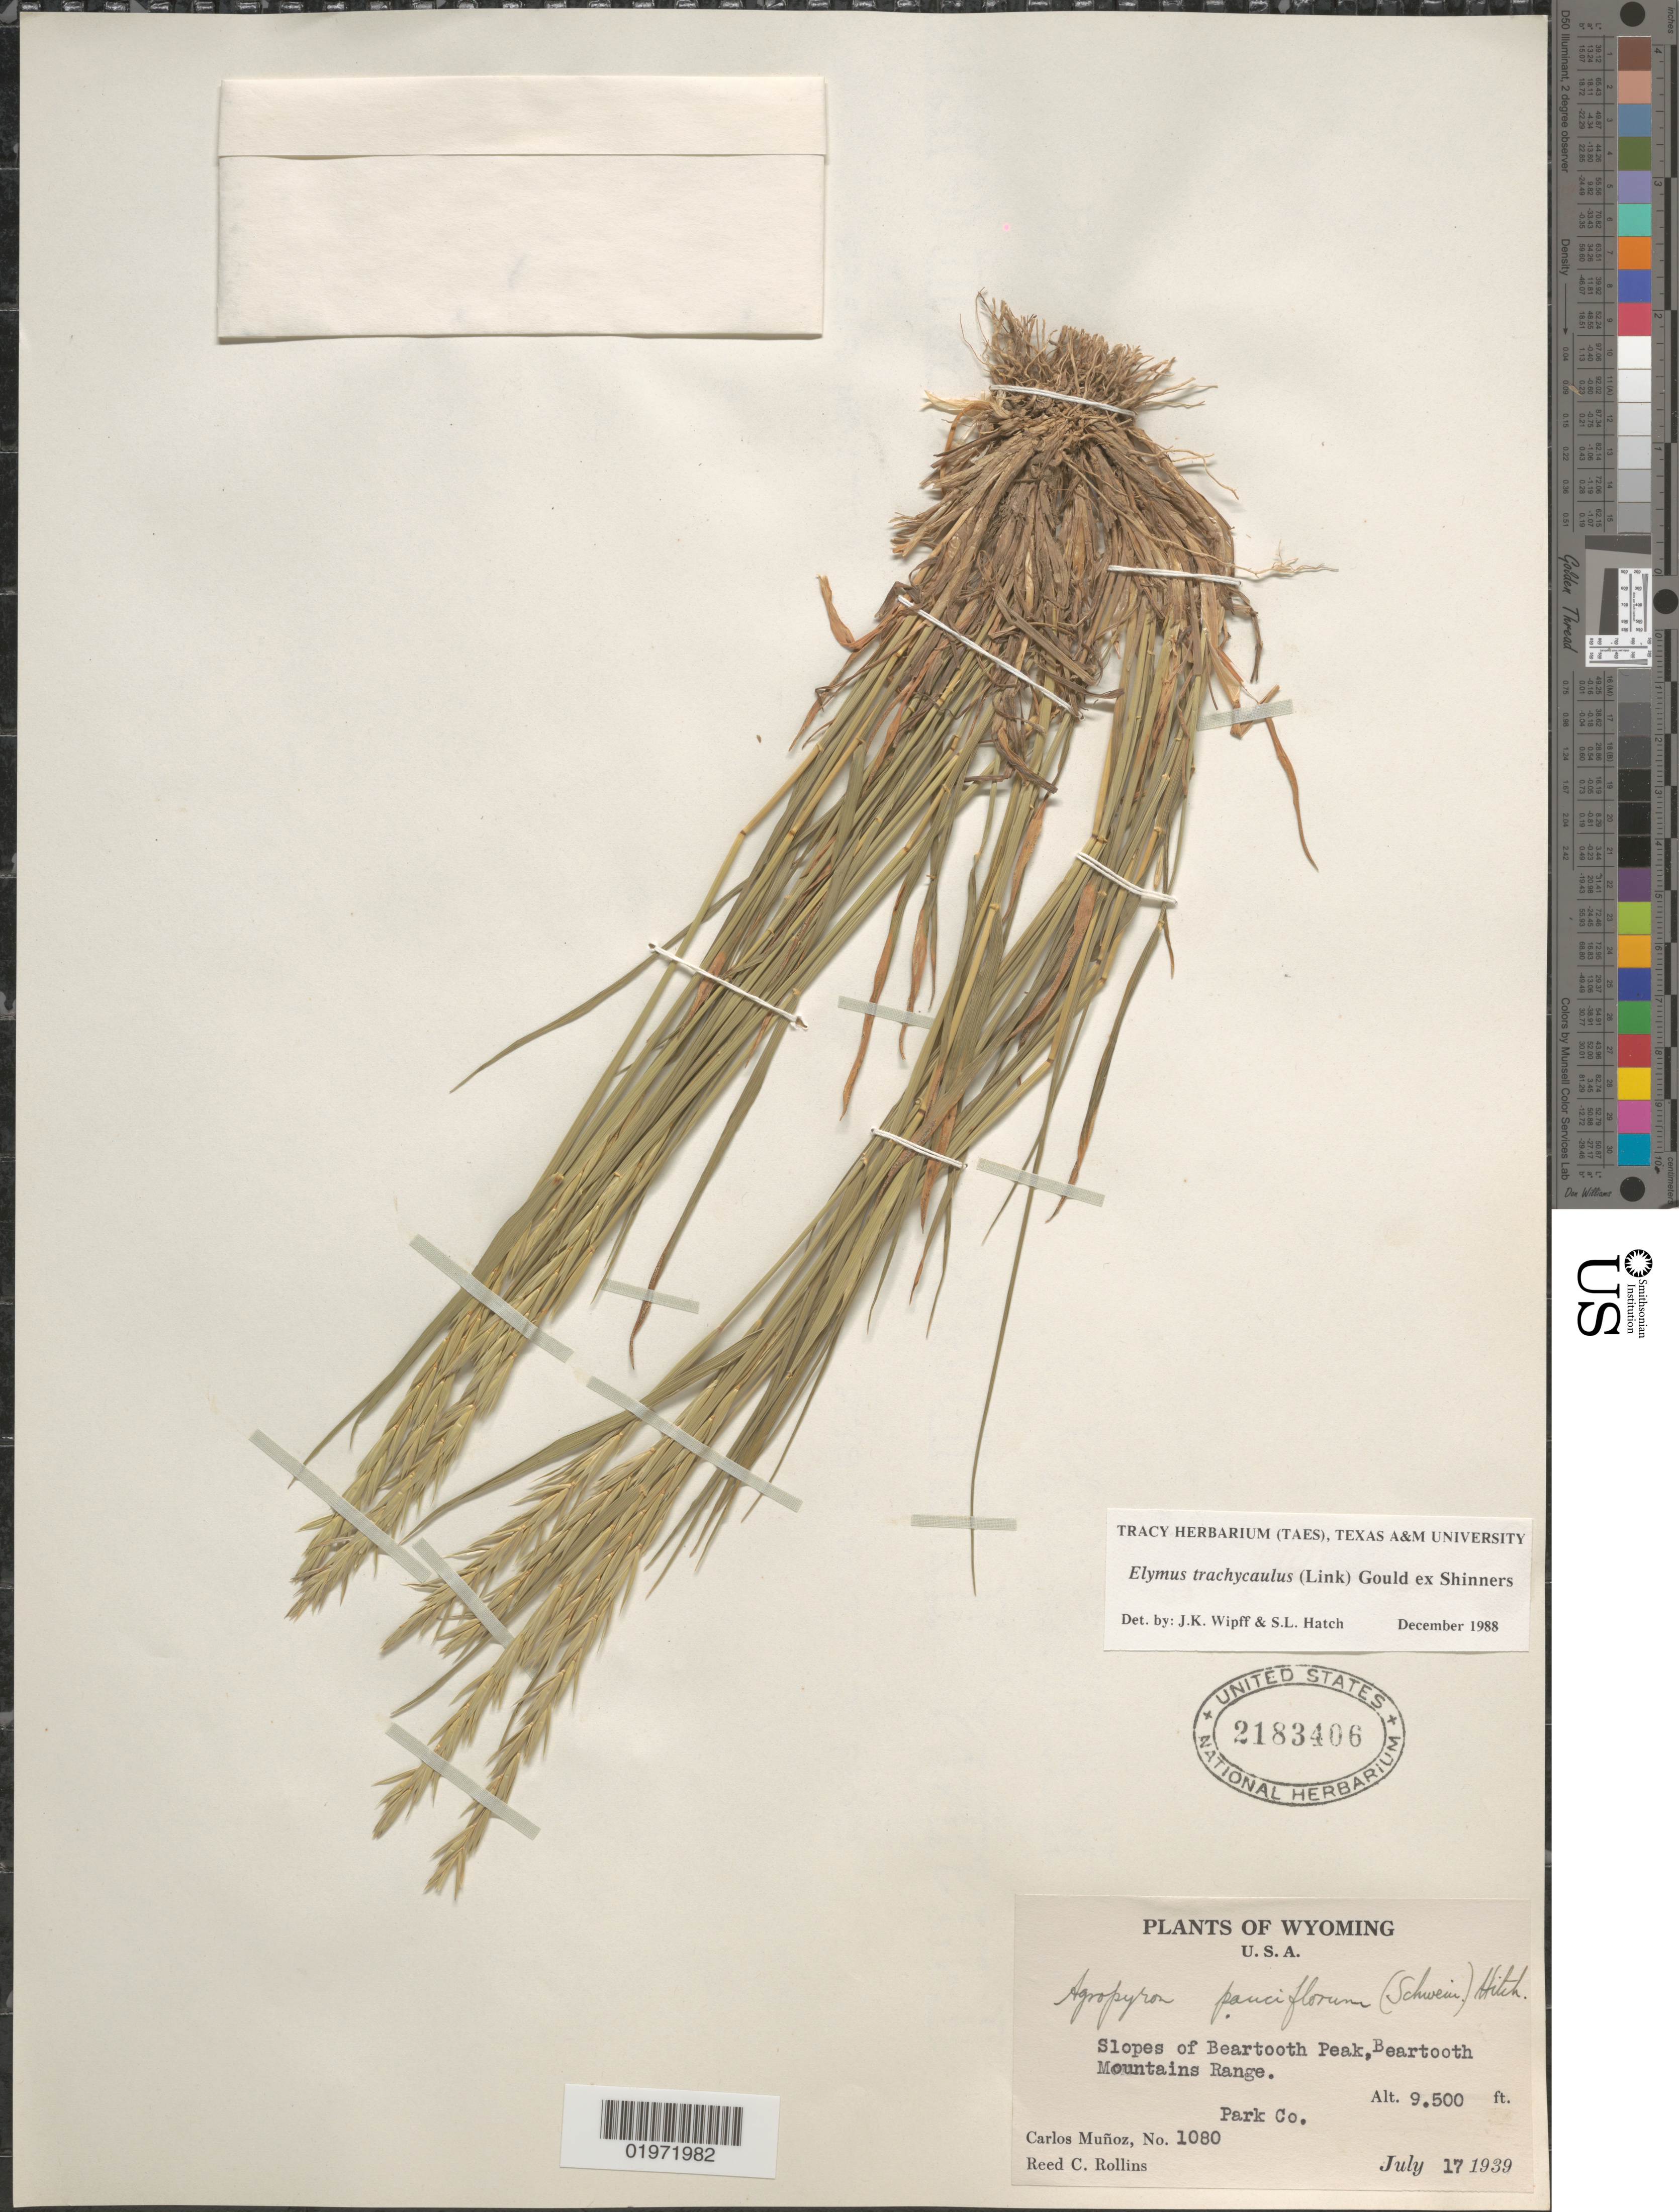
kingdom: Plantae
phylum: Tracheophyta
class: Liliopsida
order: Poales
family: Poaceae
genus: Elymus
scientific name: Elymus trachycaulus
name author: (Link) Gould ex Shinners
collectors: C. Muñoz & R. C. Rollins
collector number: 1080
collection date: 1939-07-17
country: United States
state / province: Wyoming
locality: Slopes of Beartooth Peak, Beartooth Mountains Range. Park Co.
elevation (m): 2896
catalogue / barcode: US 2183406